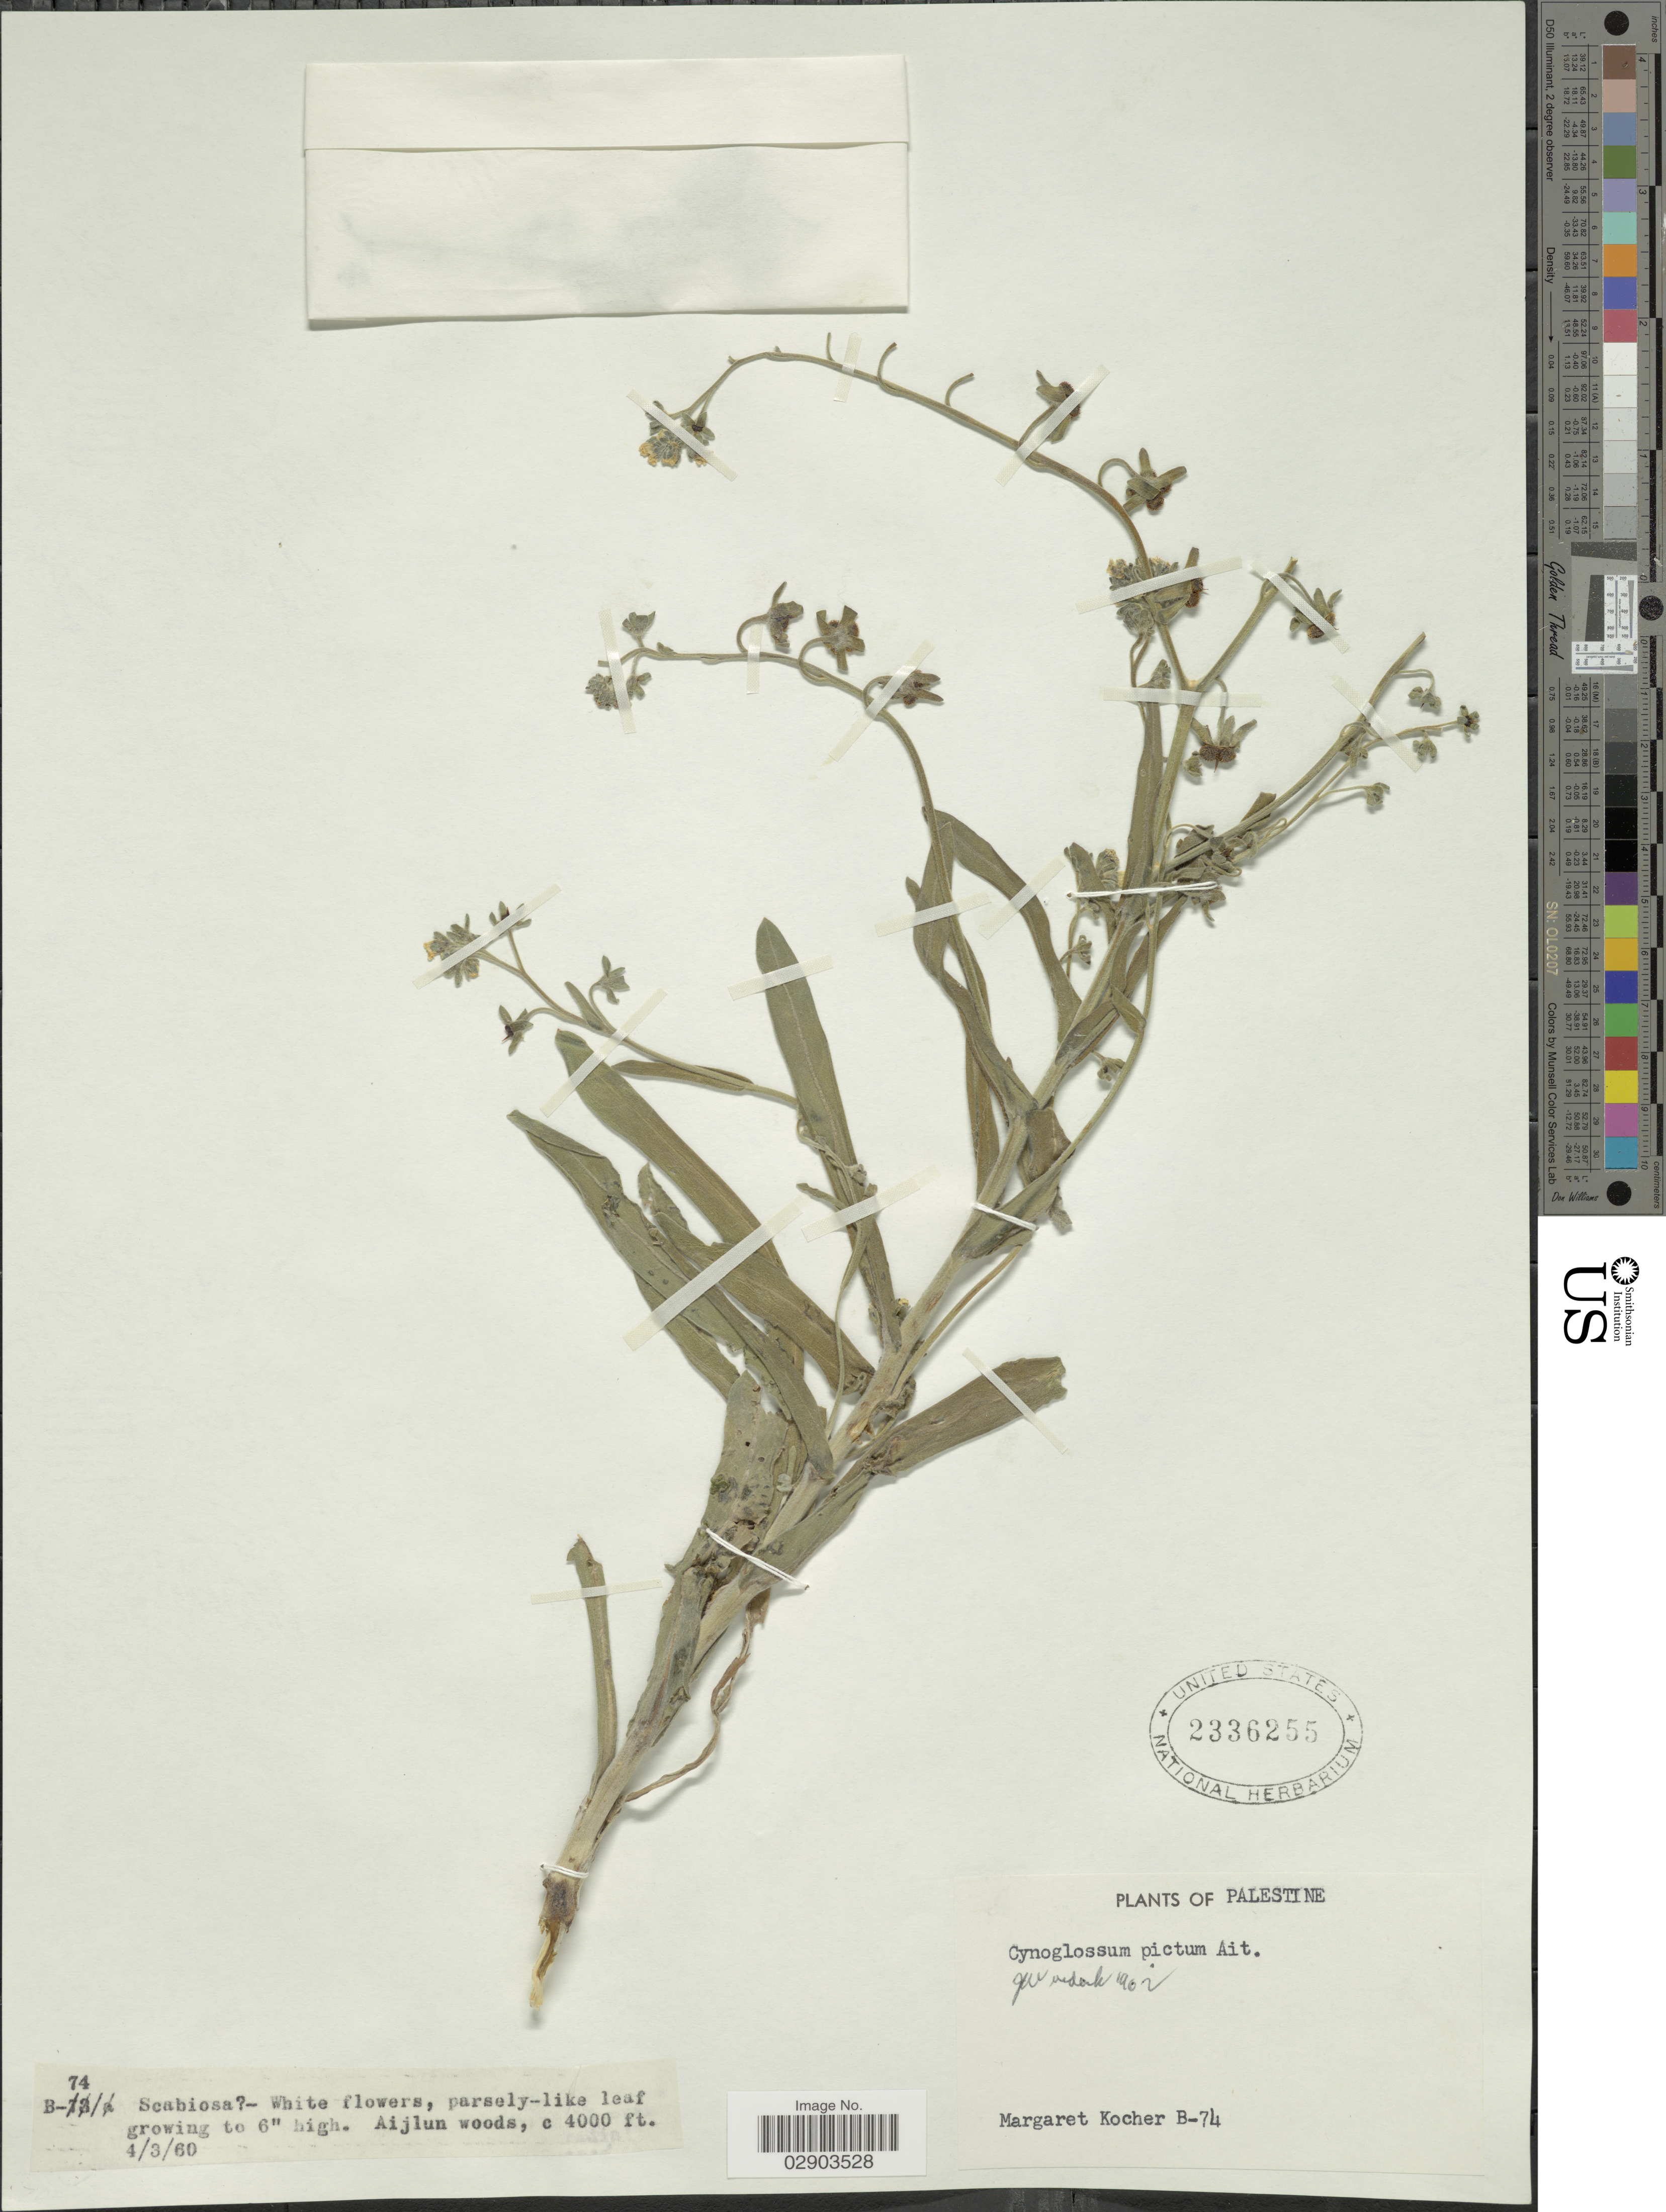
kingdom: Plantae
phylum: Tracheophyta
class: Magnoliopsida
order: Boraginales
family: Boraginaceae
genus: Cynoglossum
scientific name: Cynoglossum pictum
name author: Aiton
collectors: M. Kocher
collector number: B-74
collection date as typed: Transcribed d/m/y: 4/3/60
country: Israel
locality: Aijlun woods, Palestine.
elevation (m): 1219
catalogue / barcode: US 2336255